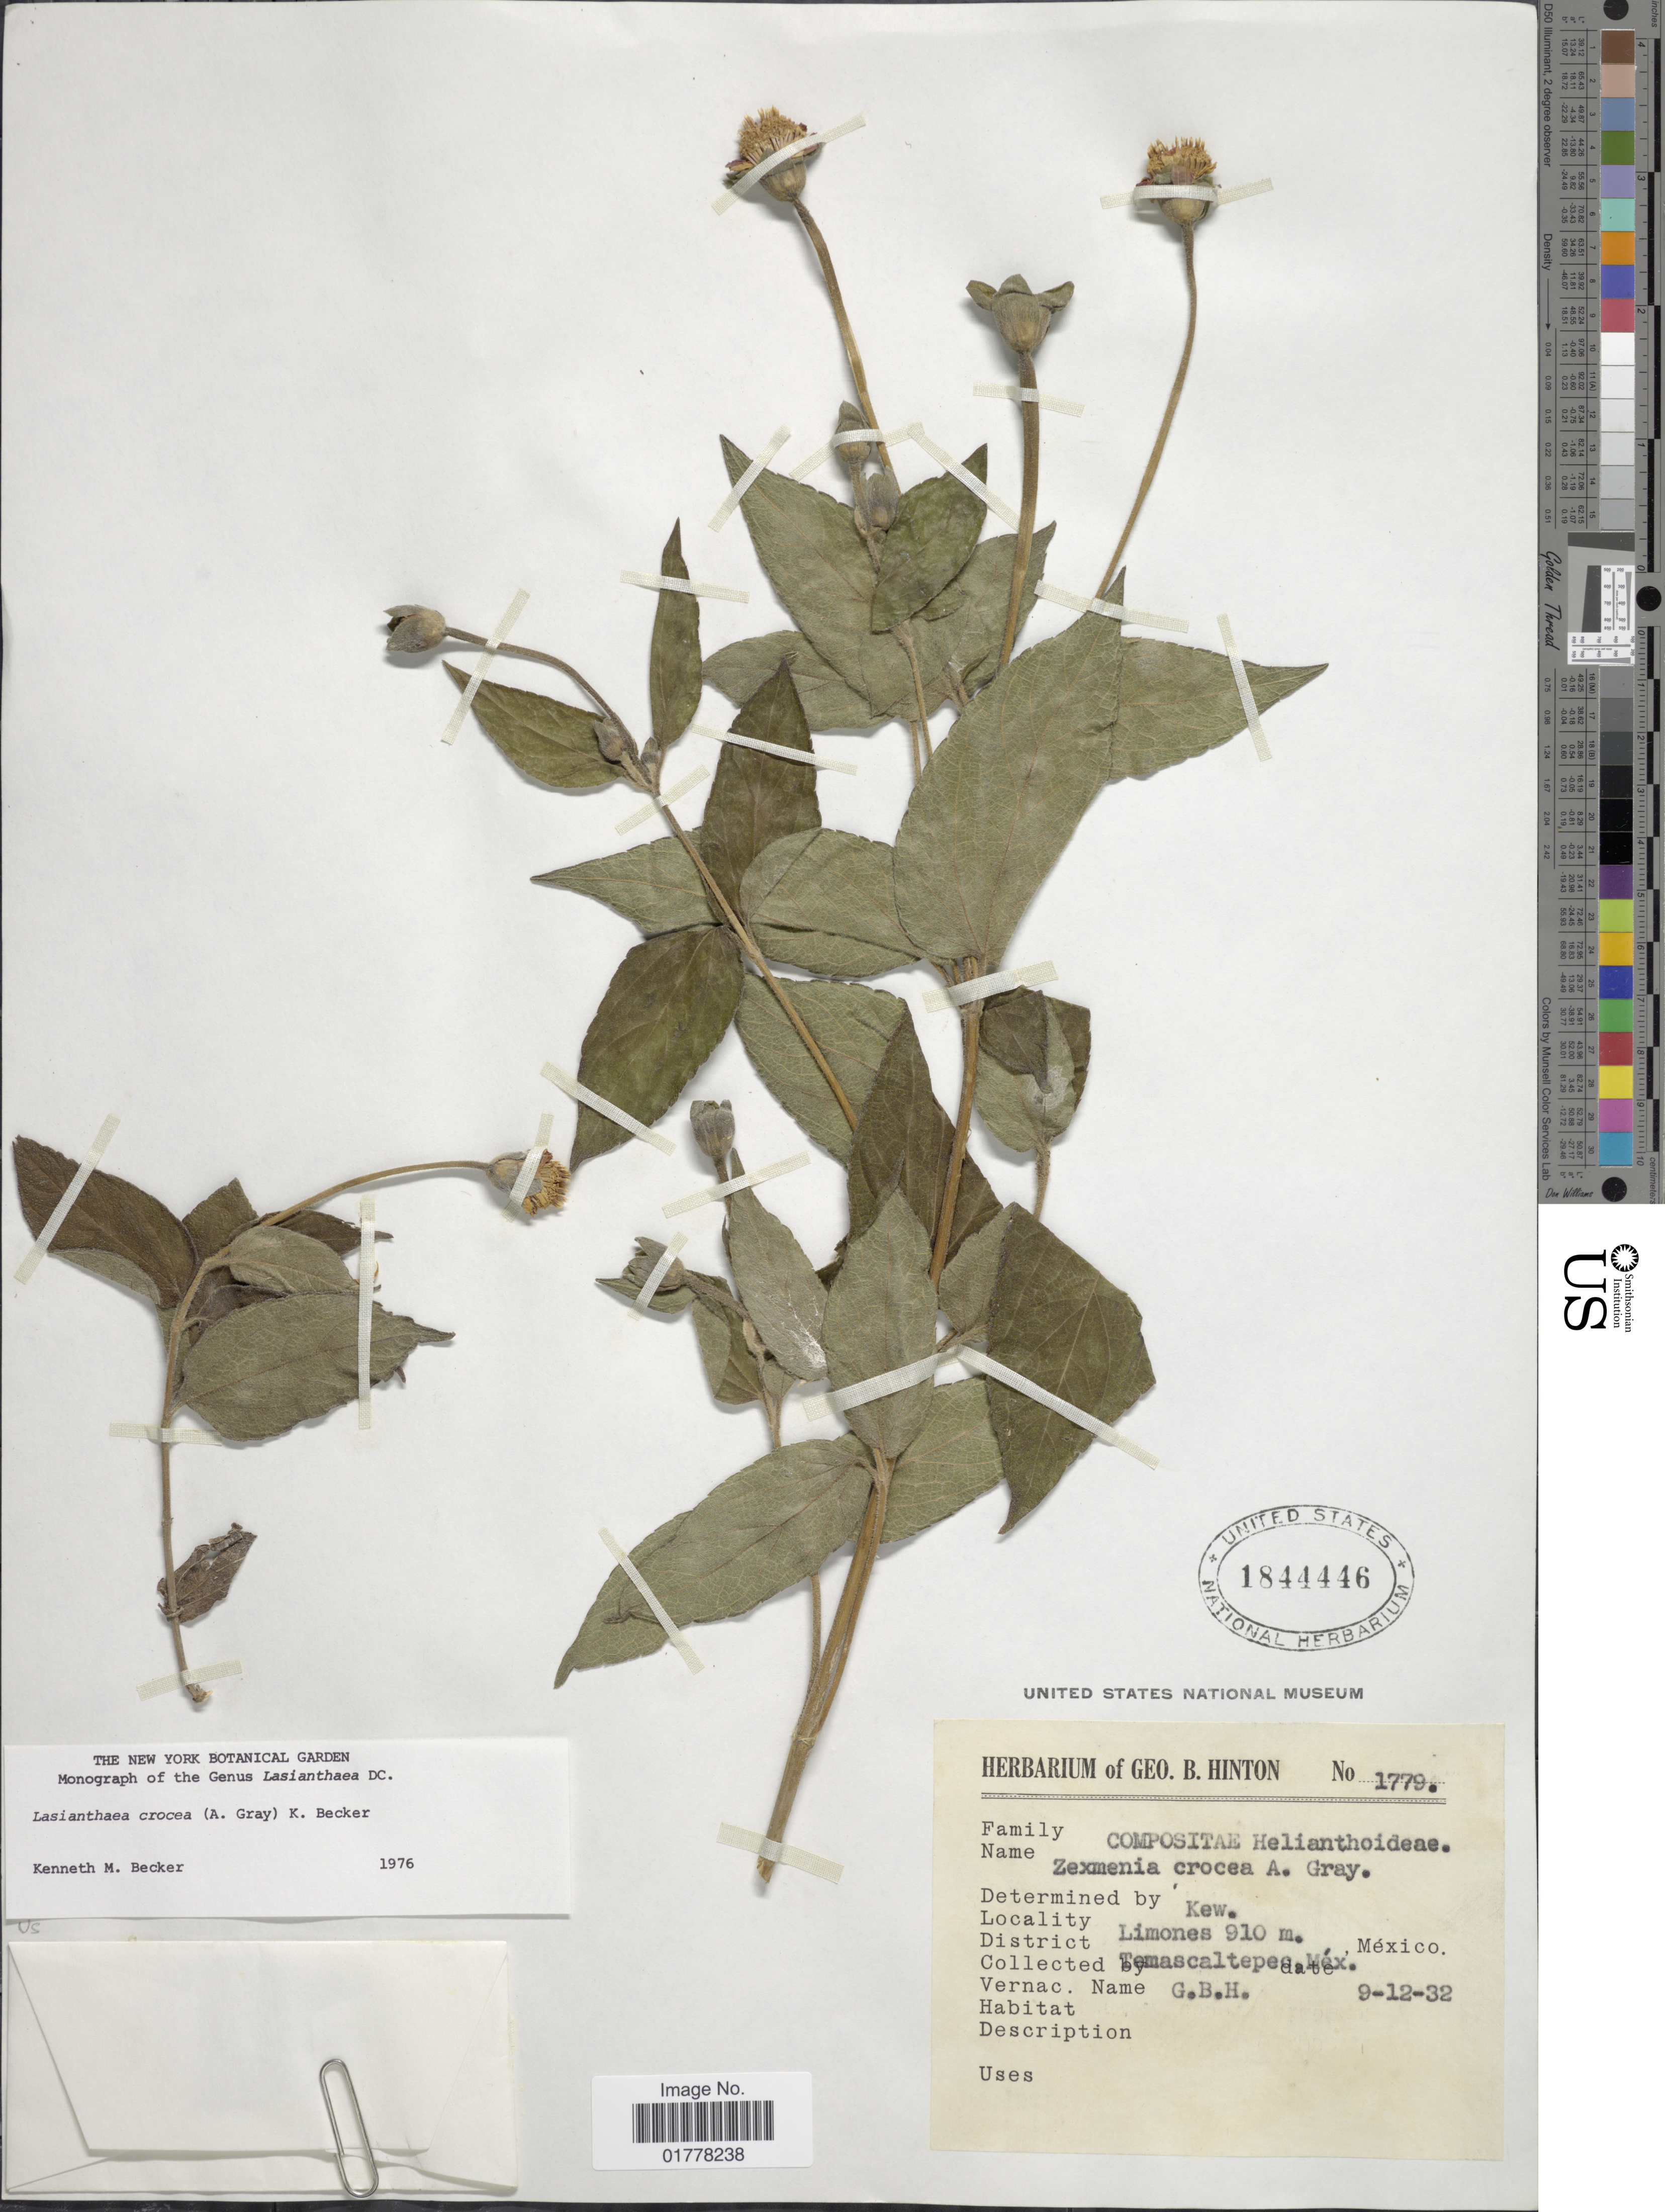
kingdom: Plantae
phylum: Tracheophyta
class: Magnoliopsida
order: Asterales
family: Asteraceae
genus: Lasianthaea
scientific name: Lasianthaea crocea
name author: (A. Gray) K.M. Becker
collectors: G. B. Hinton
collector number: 1779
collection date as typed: Transcribed d/m/y: 12/9/32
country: Mexico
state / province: México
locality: Limones. District Temascaltepec, Méx., México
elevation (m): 910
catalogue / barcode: US 1844446